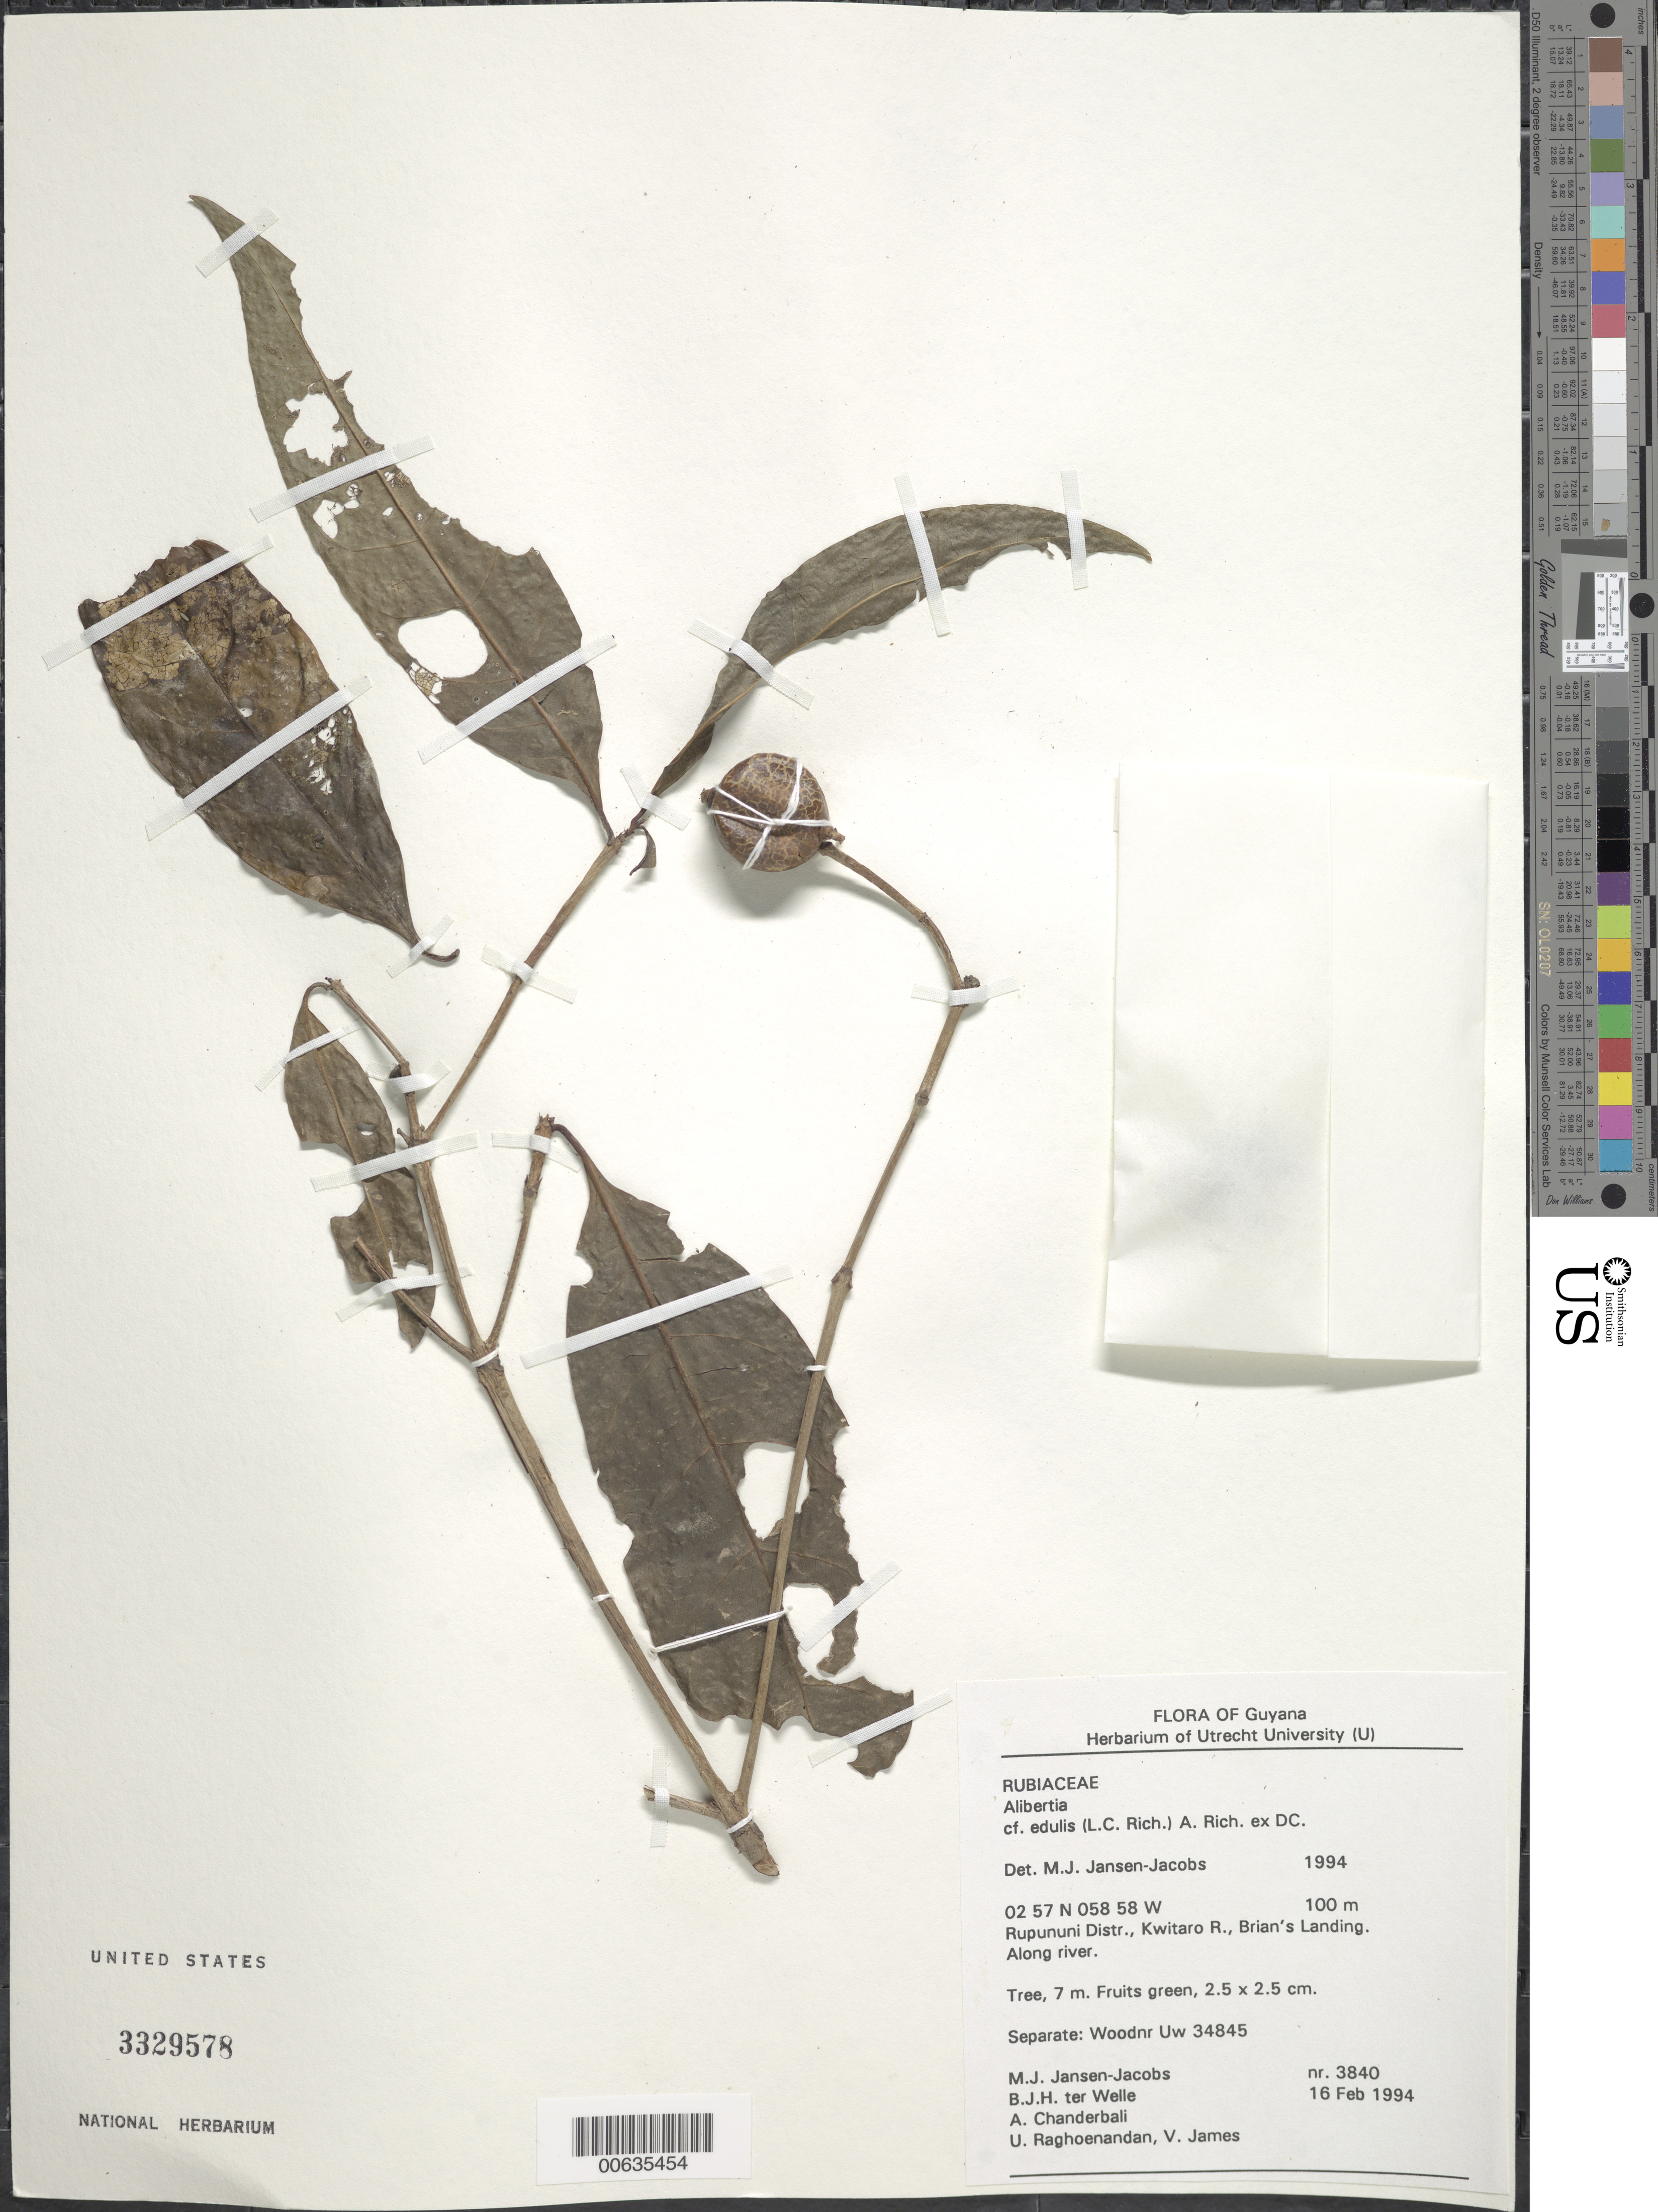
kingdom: Plantae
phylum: Tracheophyta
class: Magnoliopsida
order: Gentianales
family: Rubiaceae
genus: Alibertia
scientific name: Alibertia edulis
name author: (Rich.) A. Rich. ex DC.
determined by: Jansen-Jacobs, M. J., (U), Nationaal Herbarium Nederland, Utrecht University branch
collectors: M. J. Jansen-Jacobs, B. Welle, A. S. Chanderbali, U. Raghoenandan & V. James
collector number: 3840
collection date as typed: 16-Feb-94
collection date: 1994-02-16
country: Guyana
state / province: U. Takutu-U. Essequibo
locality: Brian's Landing, Kwitaro R.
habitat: Along river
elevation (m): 100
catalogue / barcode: US 3329578